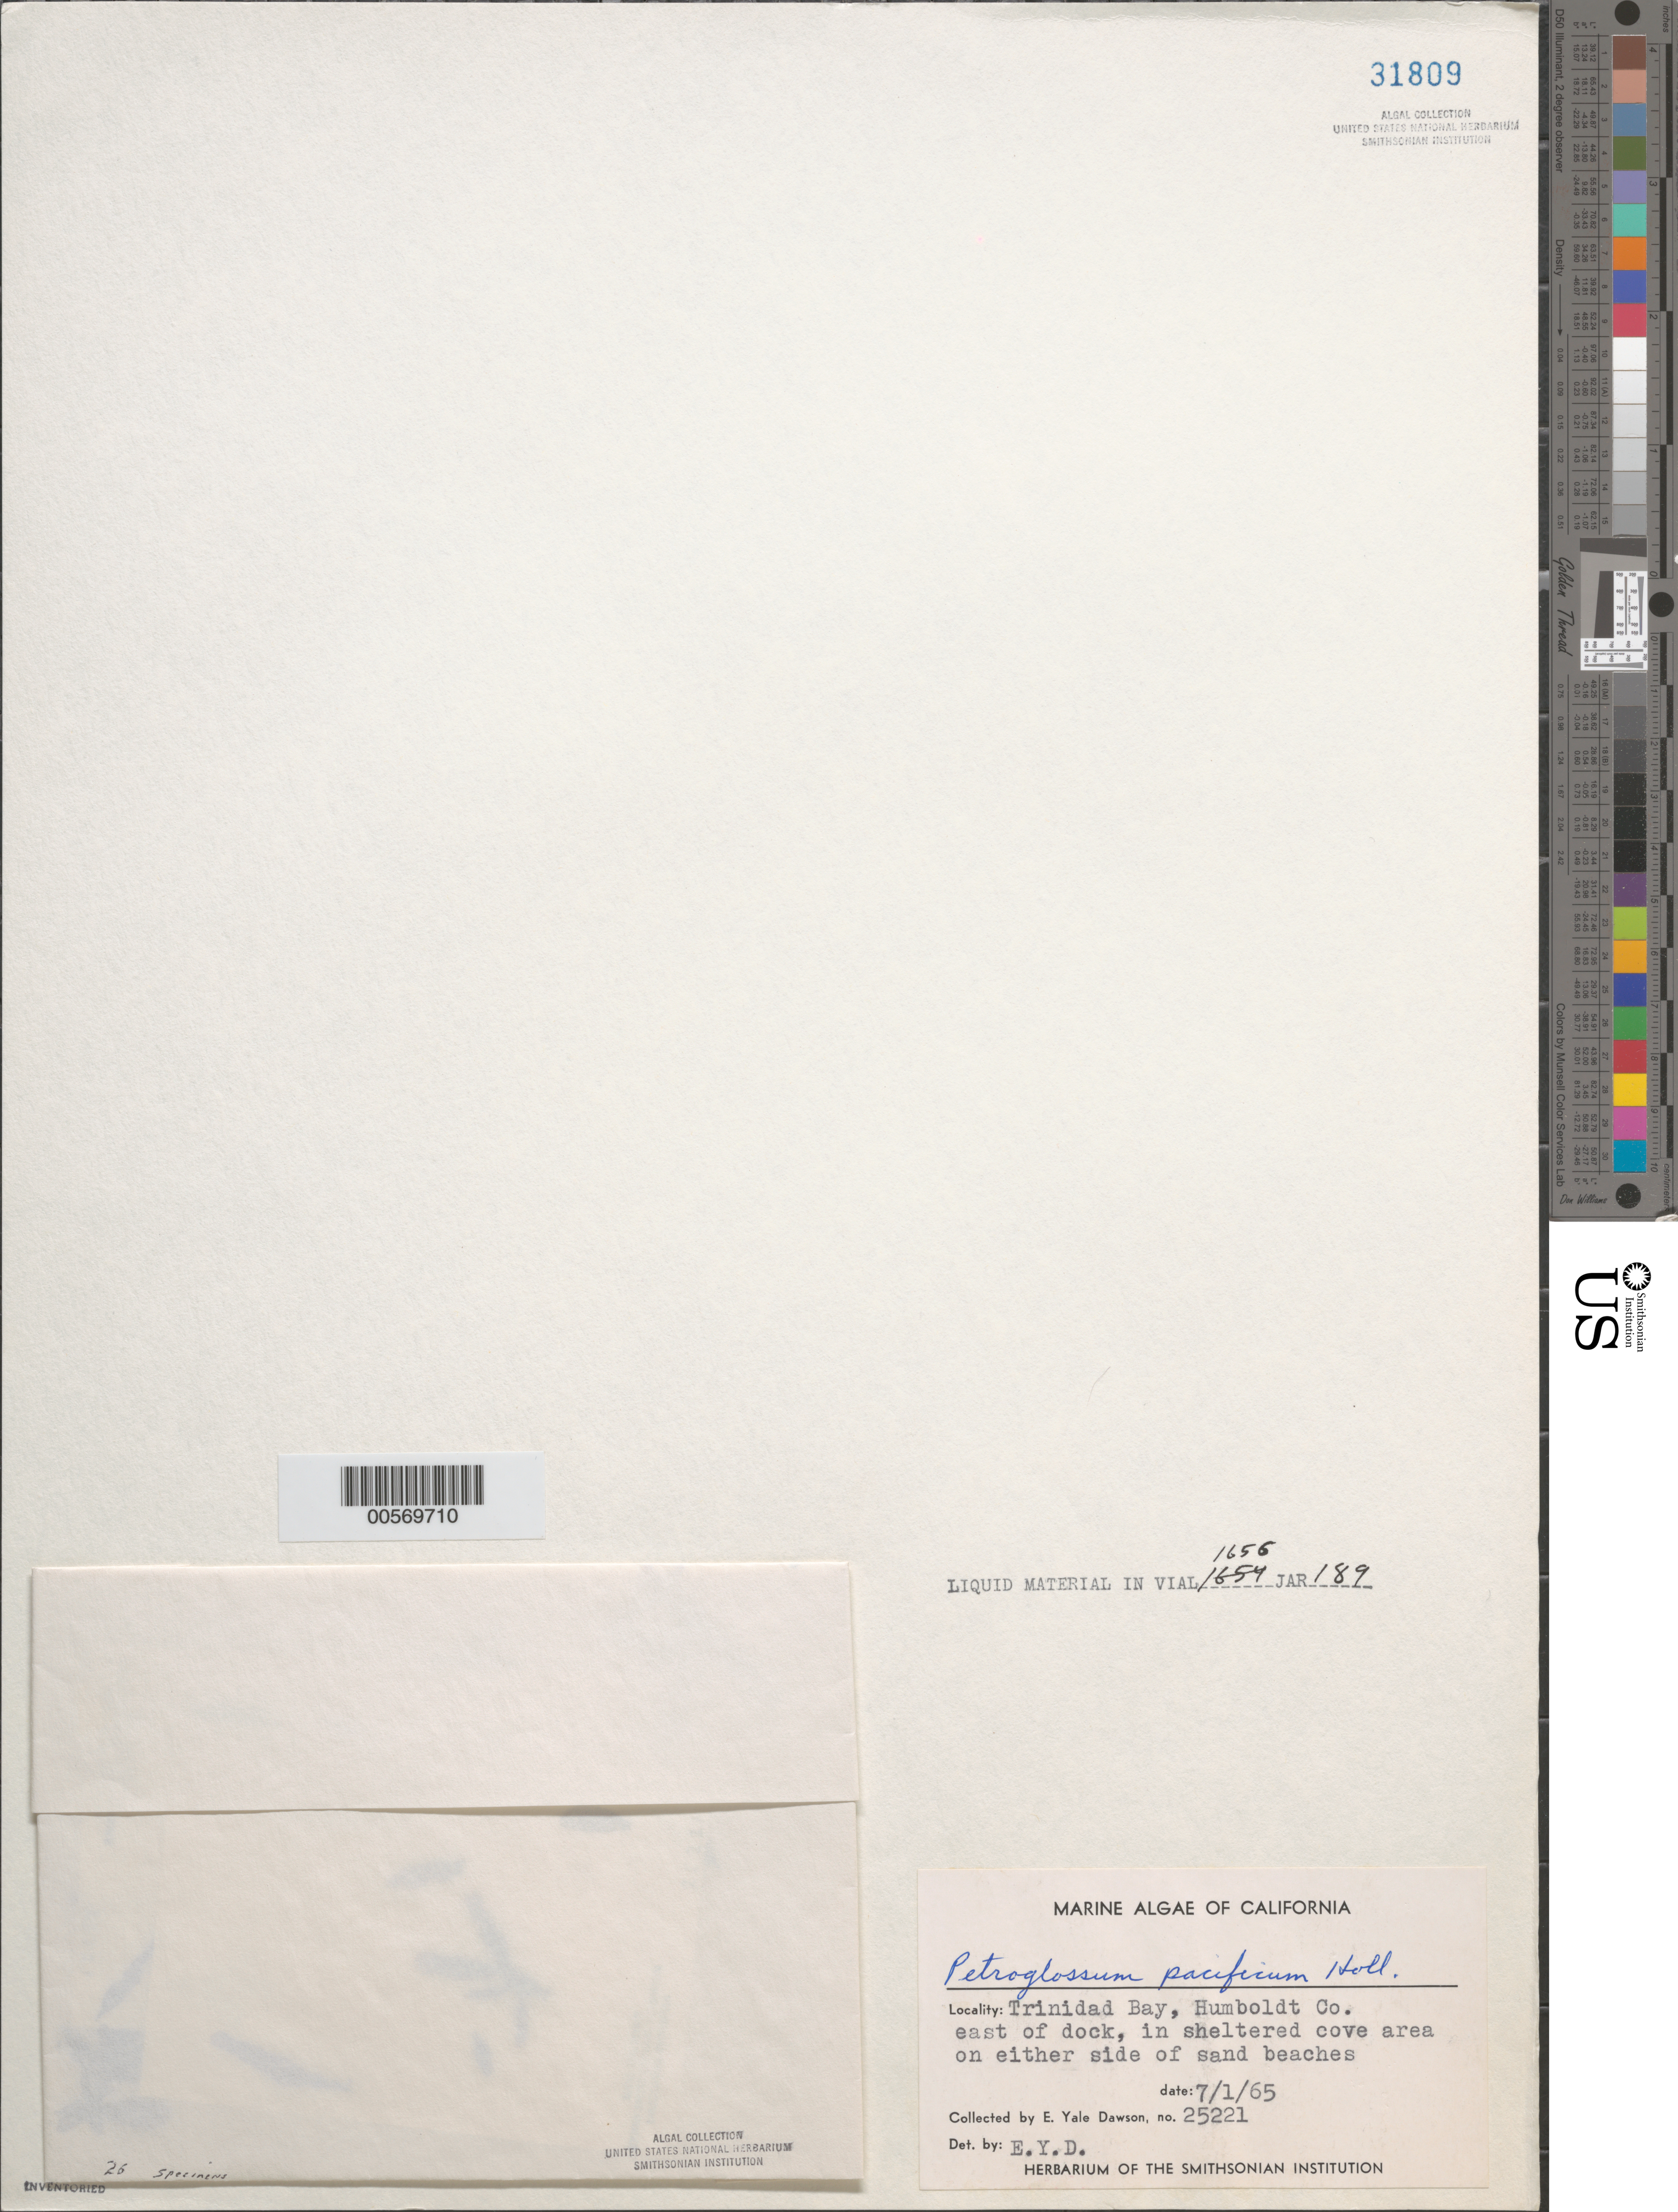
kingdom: Plantae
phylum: Rhodophyta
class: Florideophyceae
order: Gigartinales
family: Phyllophoraceae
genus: Petroglossum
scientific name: Petroglossum pacificum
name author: Hollenb.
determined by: Dawson, E. Y.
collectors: E. Y. Dawson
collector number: EYD 25221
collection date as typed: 01 Jul 1965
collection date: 1965-07-01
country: United States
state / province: California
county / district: Humboldt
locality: Trinidad Bay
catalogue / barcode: US 31809